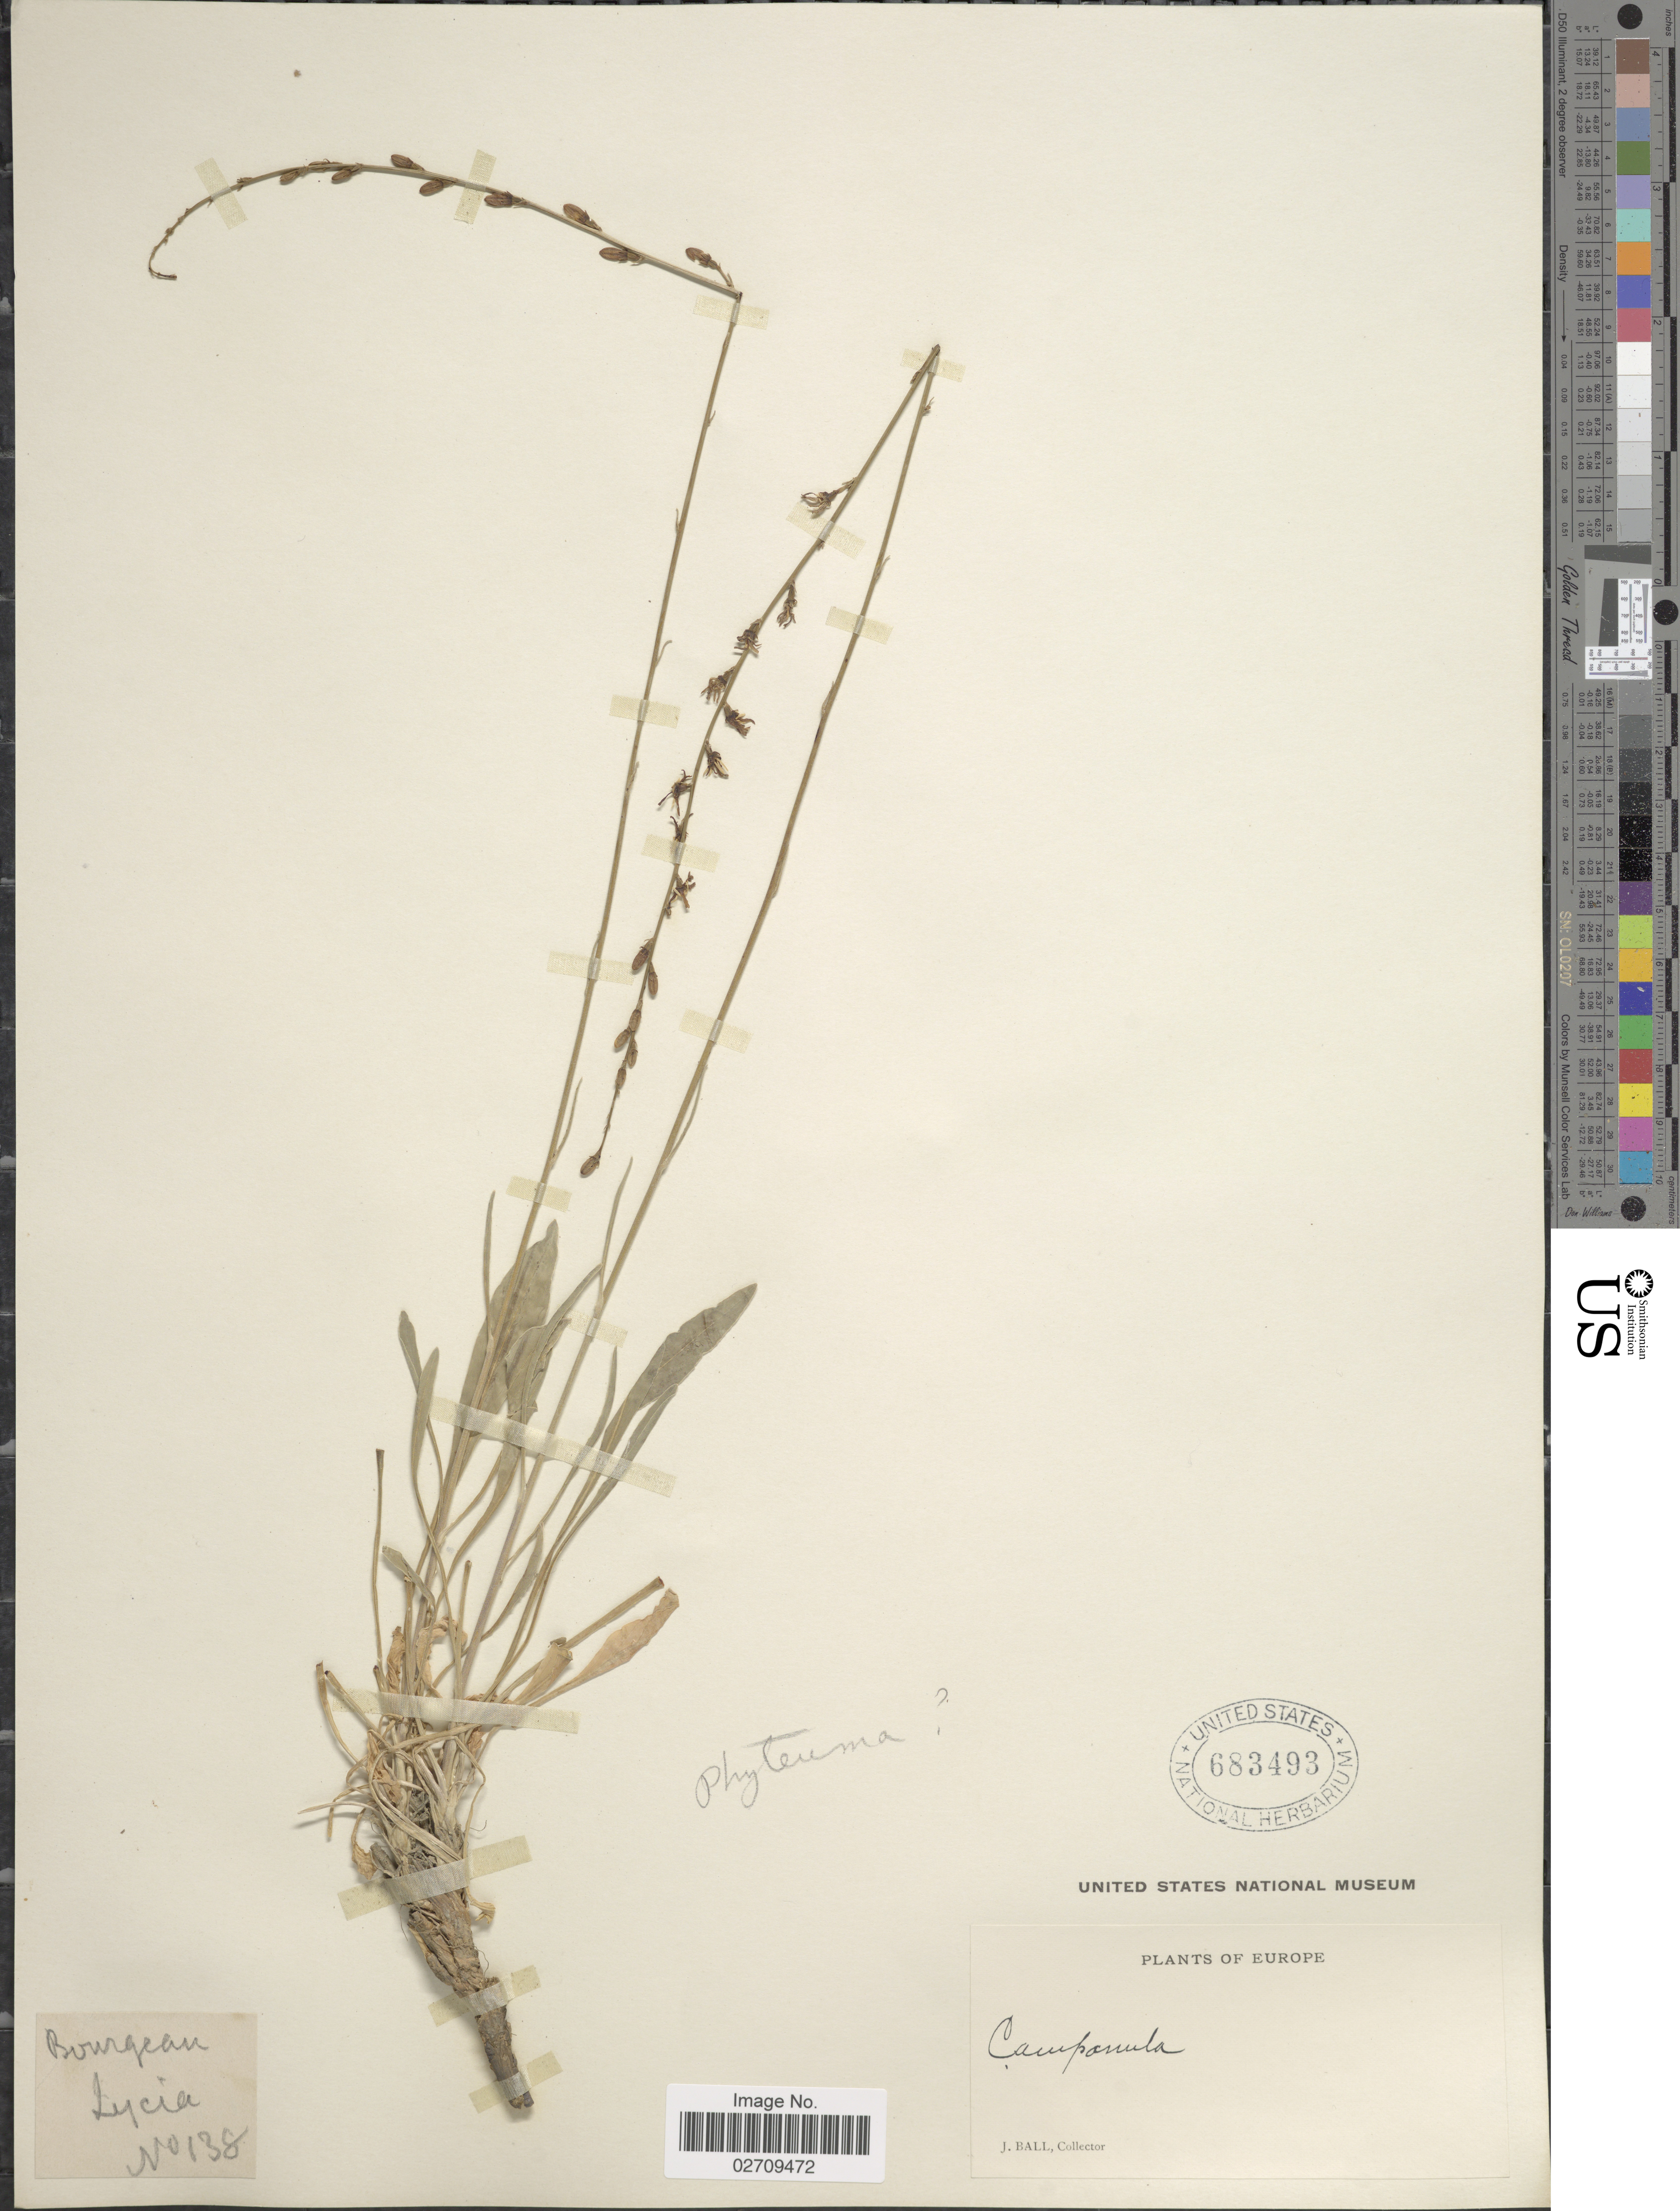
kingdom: Plantae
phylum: Tracheophyta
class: Magnoliopsida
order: Asterales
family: Campanulaceae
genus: Phyteuma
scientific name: Phyteuma sp.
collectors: J. Ball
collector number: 138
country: Turkey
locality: Europe, Bourgeau, Lycia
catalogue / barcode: US 683493